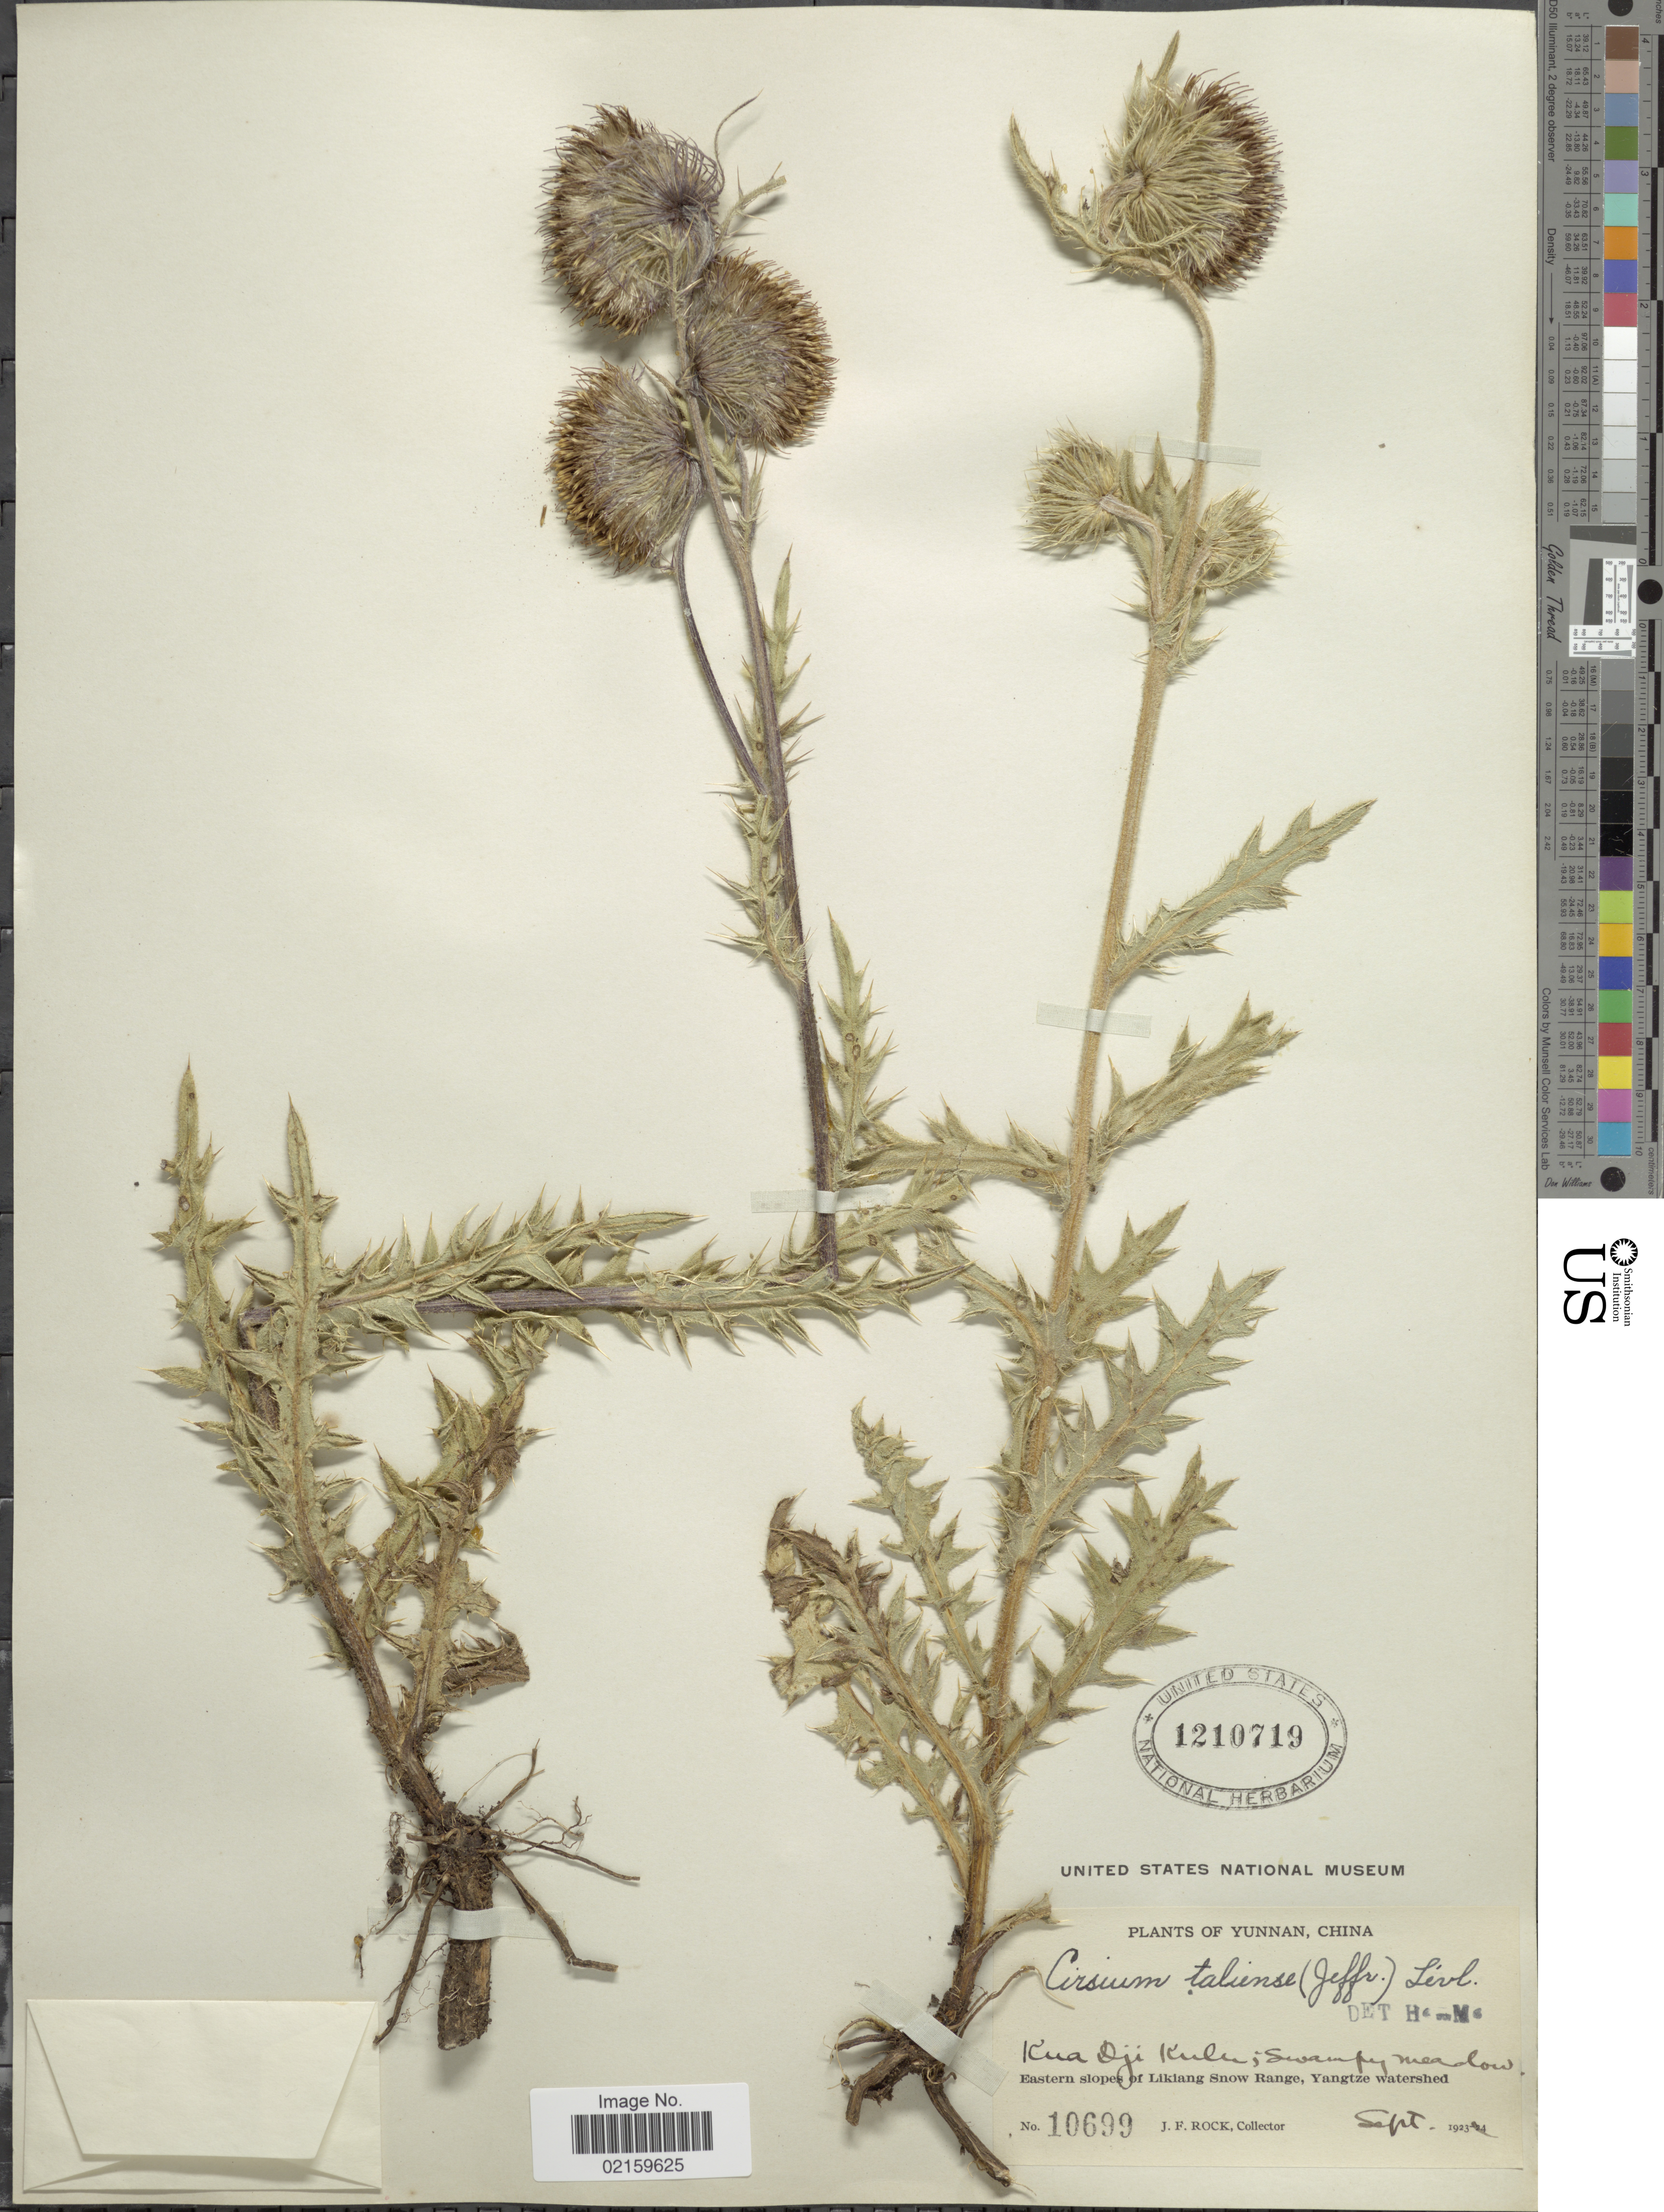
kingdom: Plantae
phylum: Tracheophyta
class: Magnoliopsida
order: Asterales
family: Asteraceae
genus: Cirsium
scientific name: Cirsium henryi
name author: (Franch.) Diels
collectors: J. Rock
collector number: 10699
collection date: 1923-09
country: China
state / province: Yunnan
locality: Yunnan, kuwa Dji Kulu, Eastern slopes of Likian Snow Range, Yangtze watershed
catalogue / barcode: US 1210719